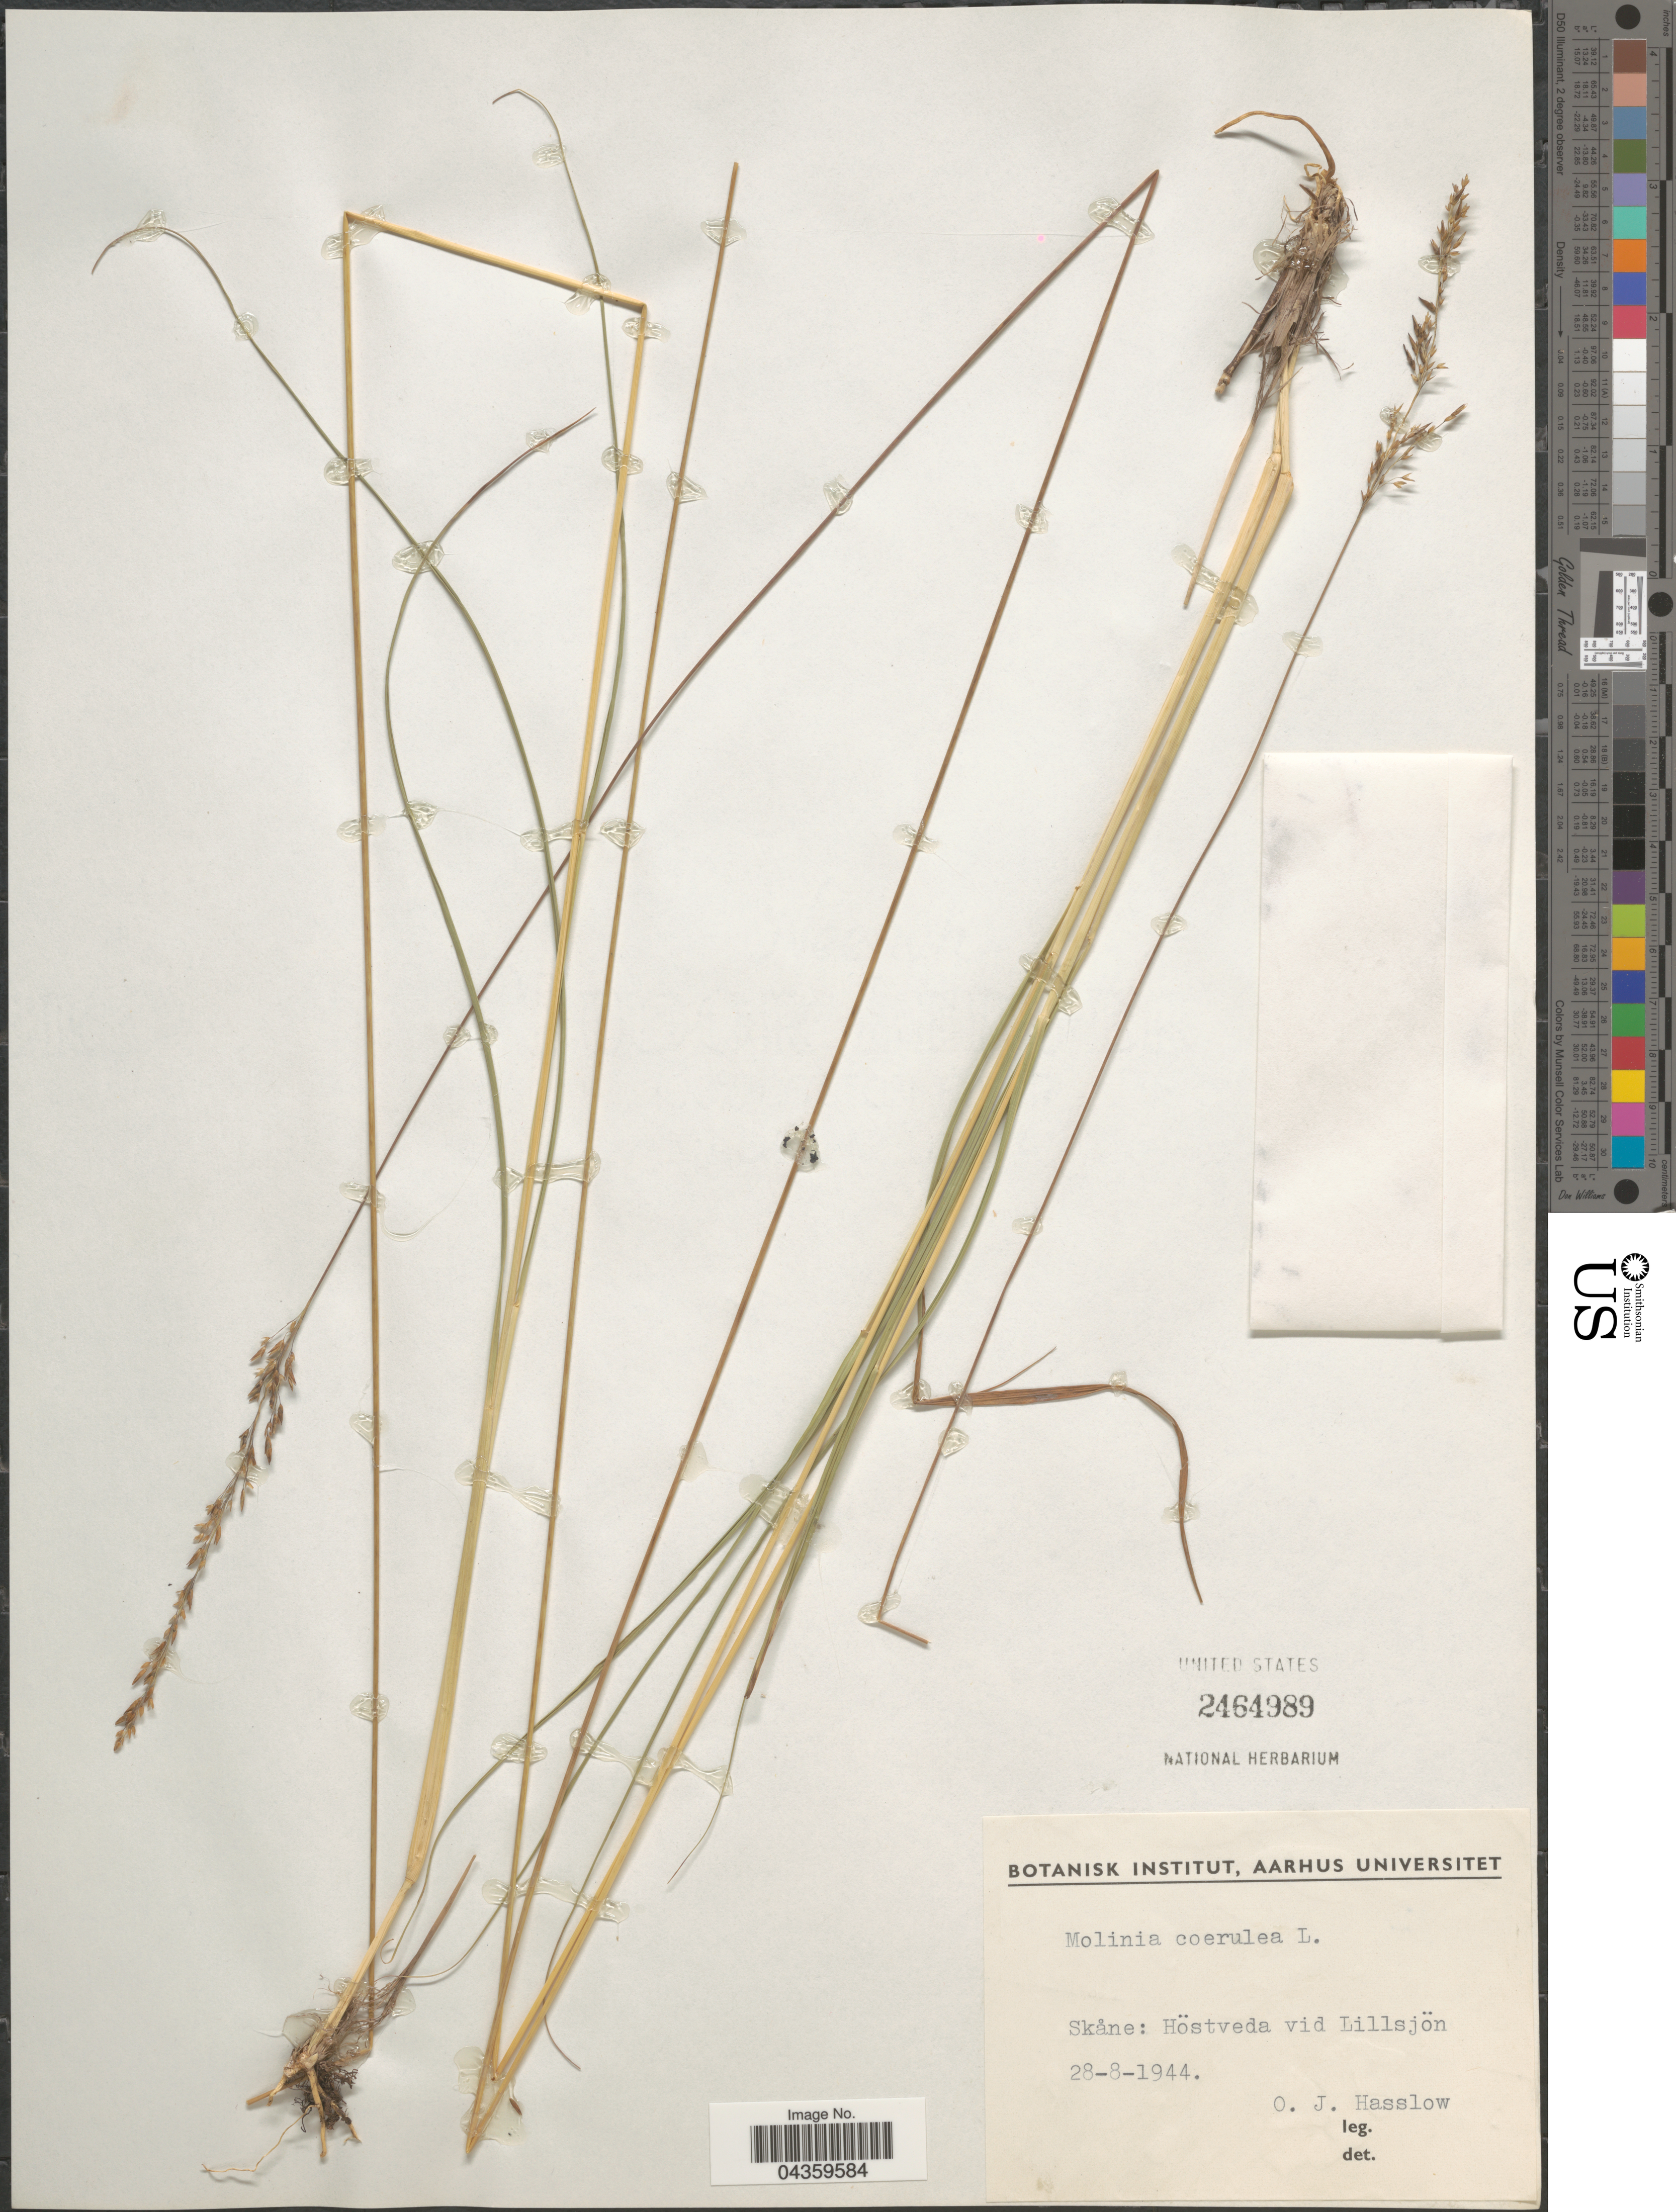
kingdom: Plantae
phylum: Tracheophyta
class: Liliopsida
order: Poales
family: Poaceae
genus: Molinia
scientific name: Molinia caerulea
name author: (L.) Moench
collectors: O. Hasslow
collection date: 1944-08-28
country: Sweden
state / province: Skåne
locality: Höstveda vid Lillsjön.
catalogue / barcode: US 2464989